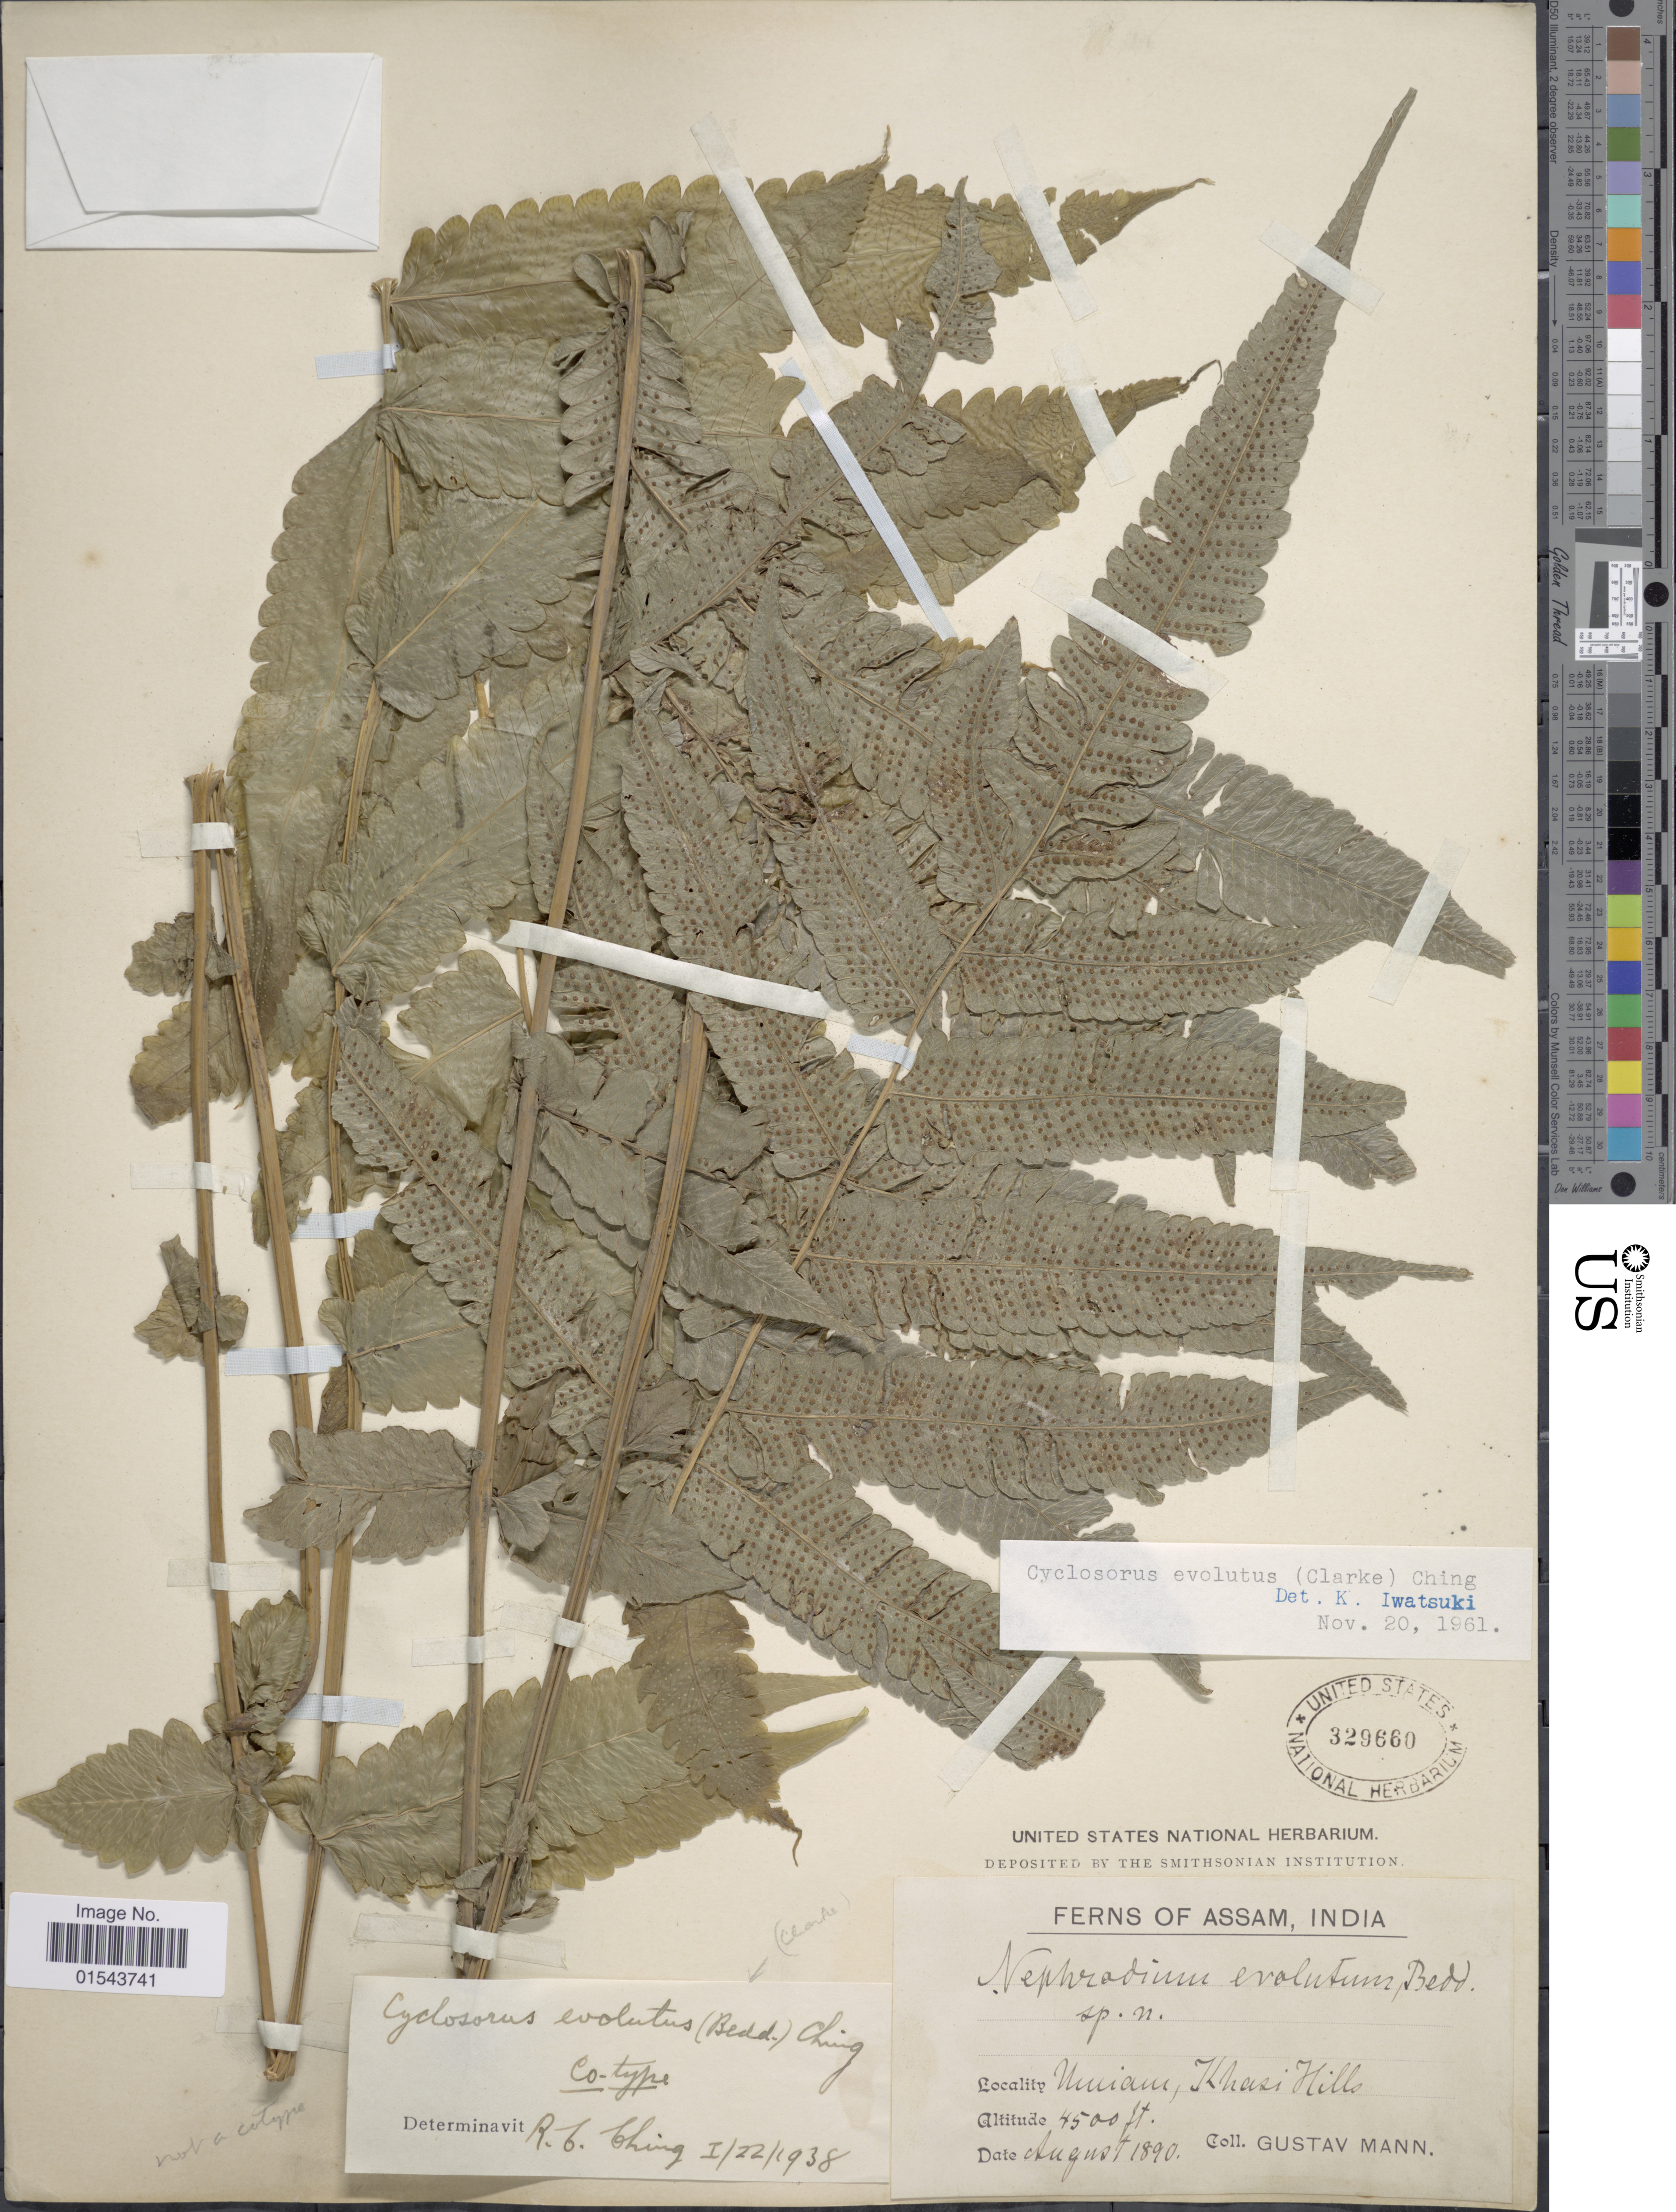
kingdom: Plantae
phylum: Tracheophyta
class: Polypodiopsida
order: Polypodiales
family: Thelypteridaceae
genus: Christella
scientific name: Christella evoluta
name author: (C.B. Clarke) Holttum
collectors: G. Mann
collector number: s.n,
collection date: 1890-08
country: India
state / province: Meghalaya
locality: Umiam, Khasi Hills. Assam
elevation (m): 1372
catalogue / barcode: US 329660